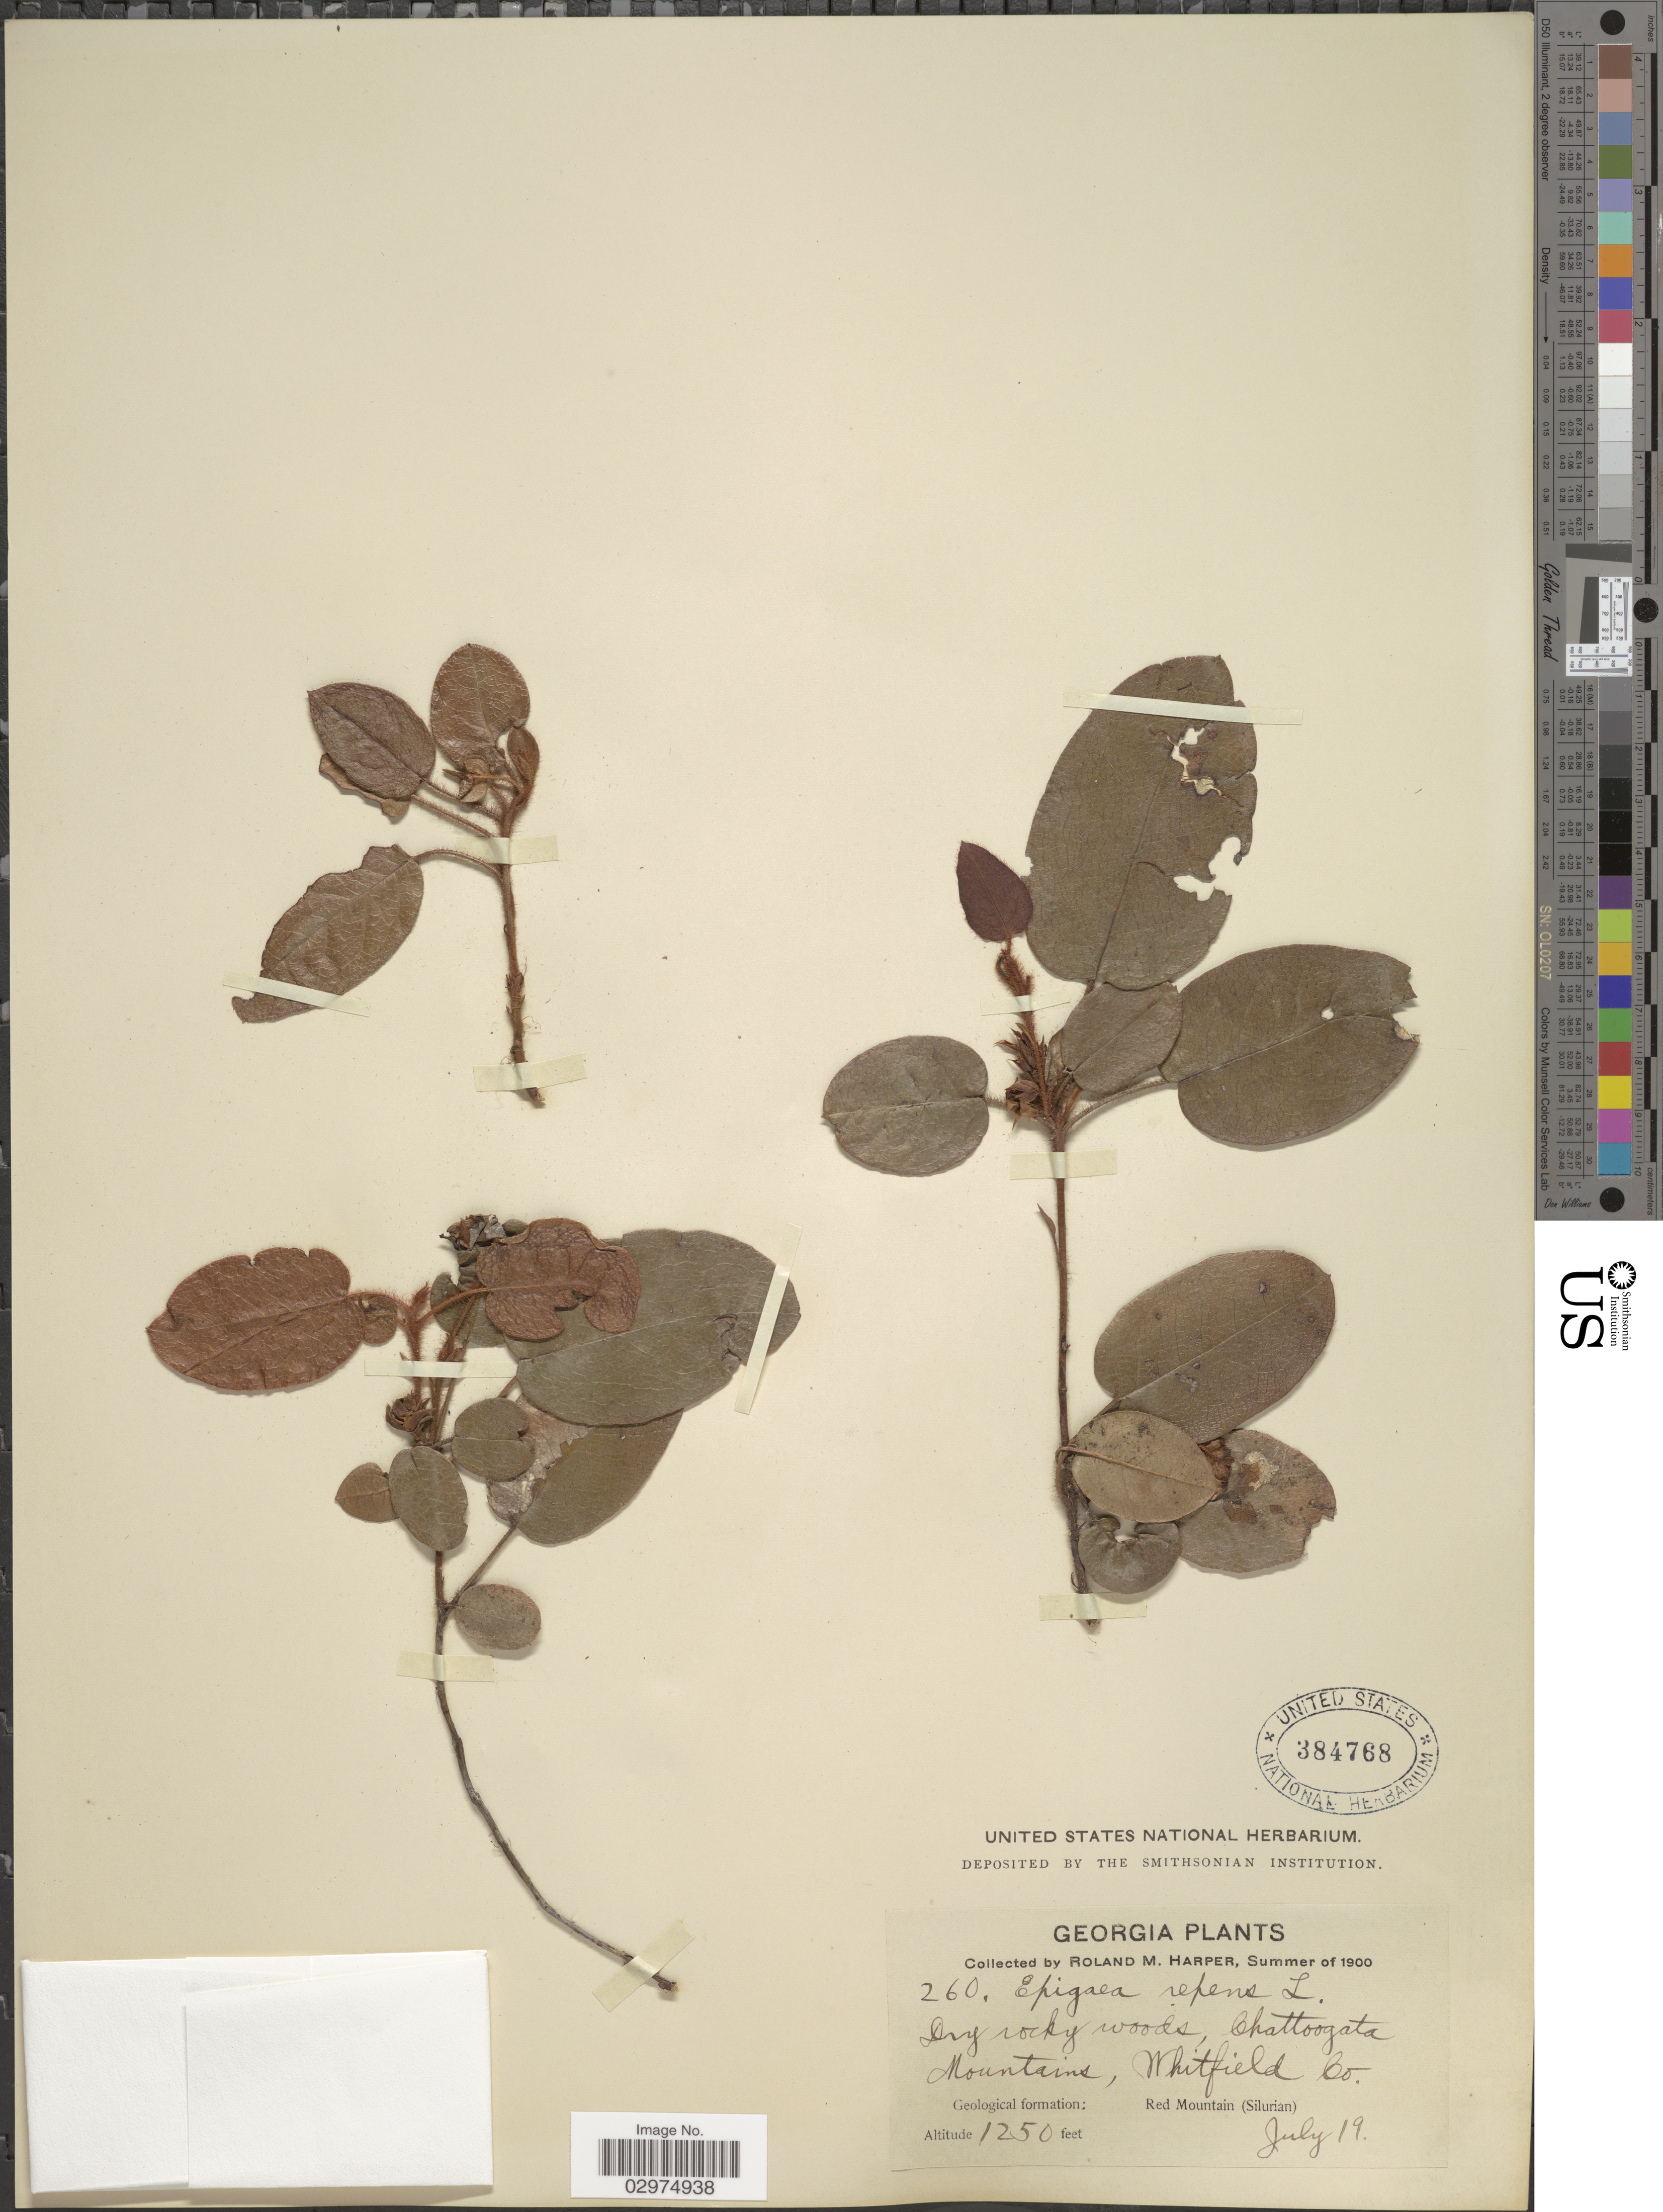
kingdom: Plantae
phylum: Tracheophyta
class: Magnoliopsida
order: Ericales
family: Ericaceae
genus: Epigaea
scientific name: Epigaea repens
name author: L.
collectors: R. M. Harper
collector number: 260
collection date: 1900-07-19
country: United States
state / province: Georgia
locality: Chattoogata Mountains, Whitfield Co. Geological formation: Red Mountain (Silurian).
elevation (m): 381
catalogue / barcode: US 384768